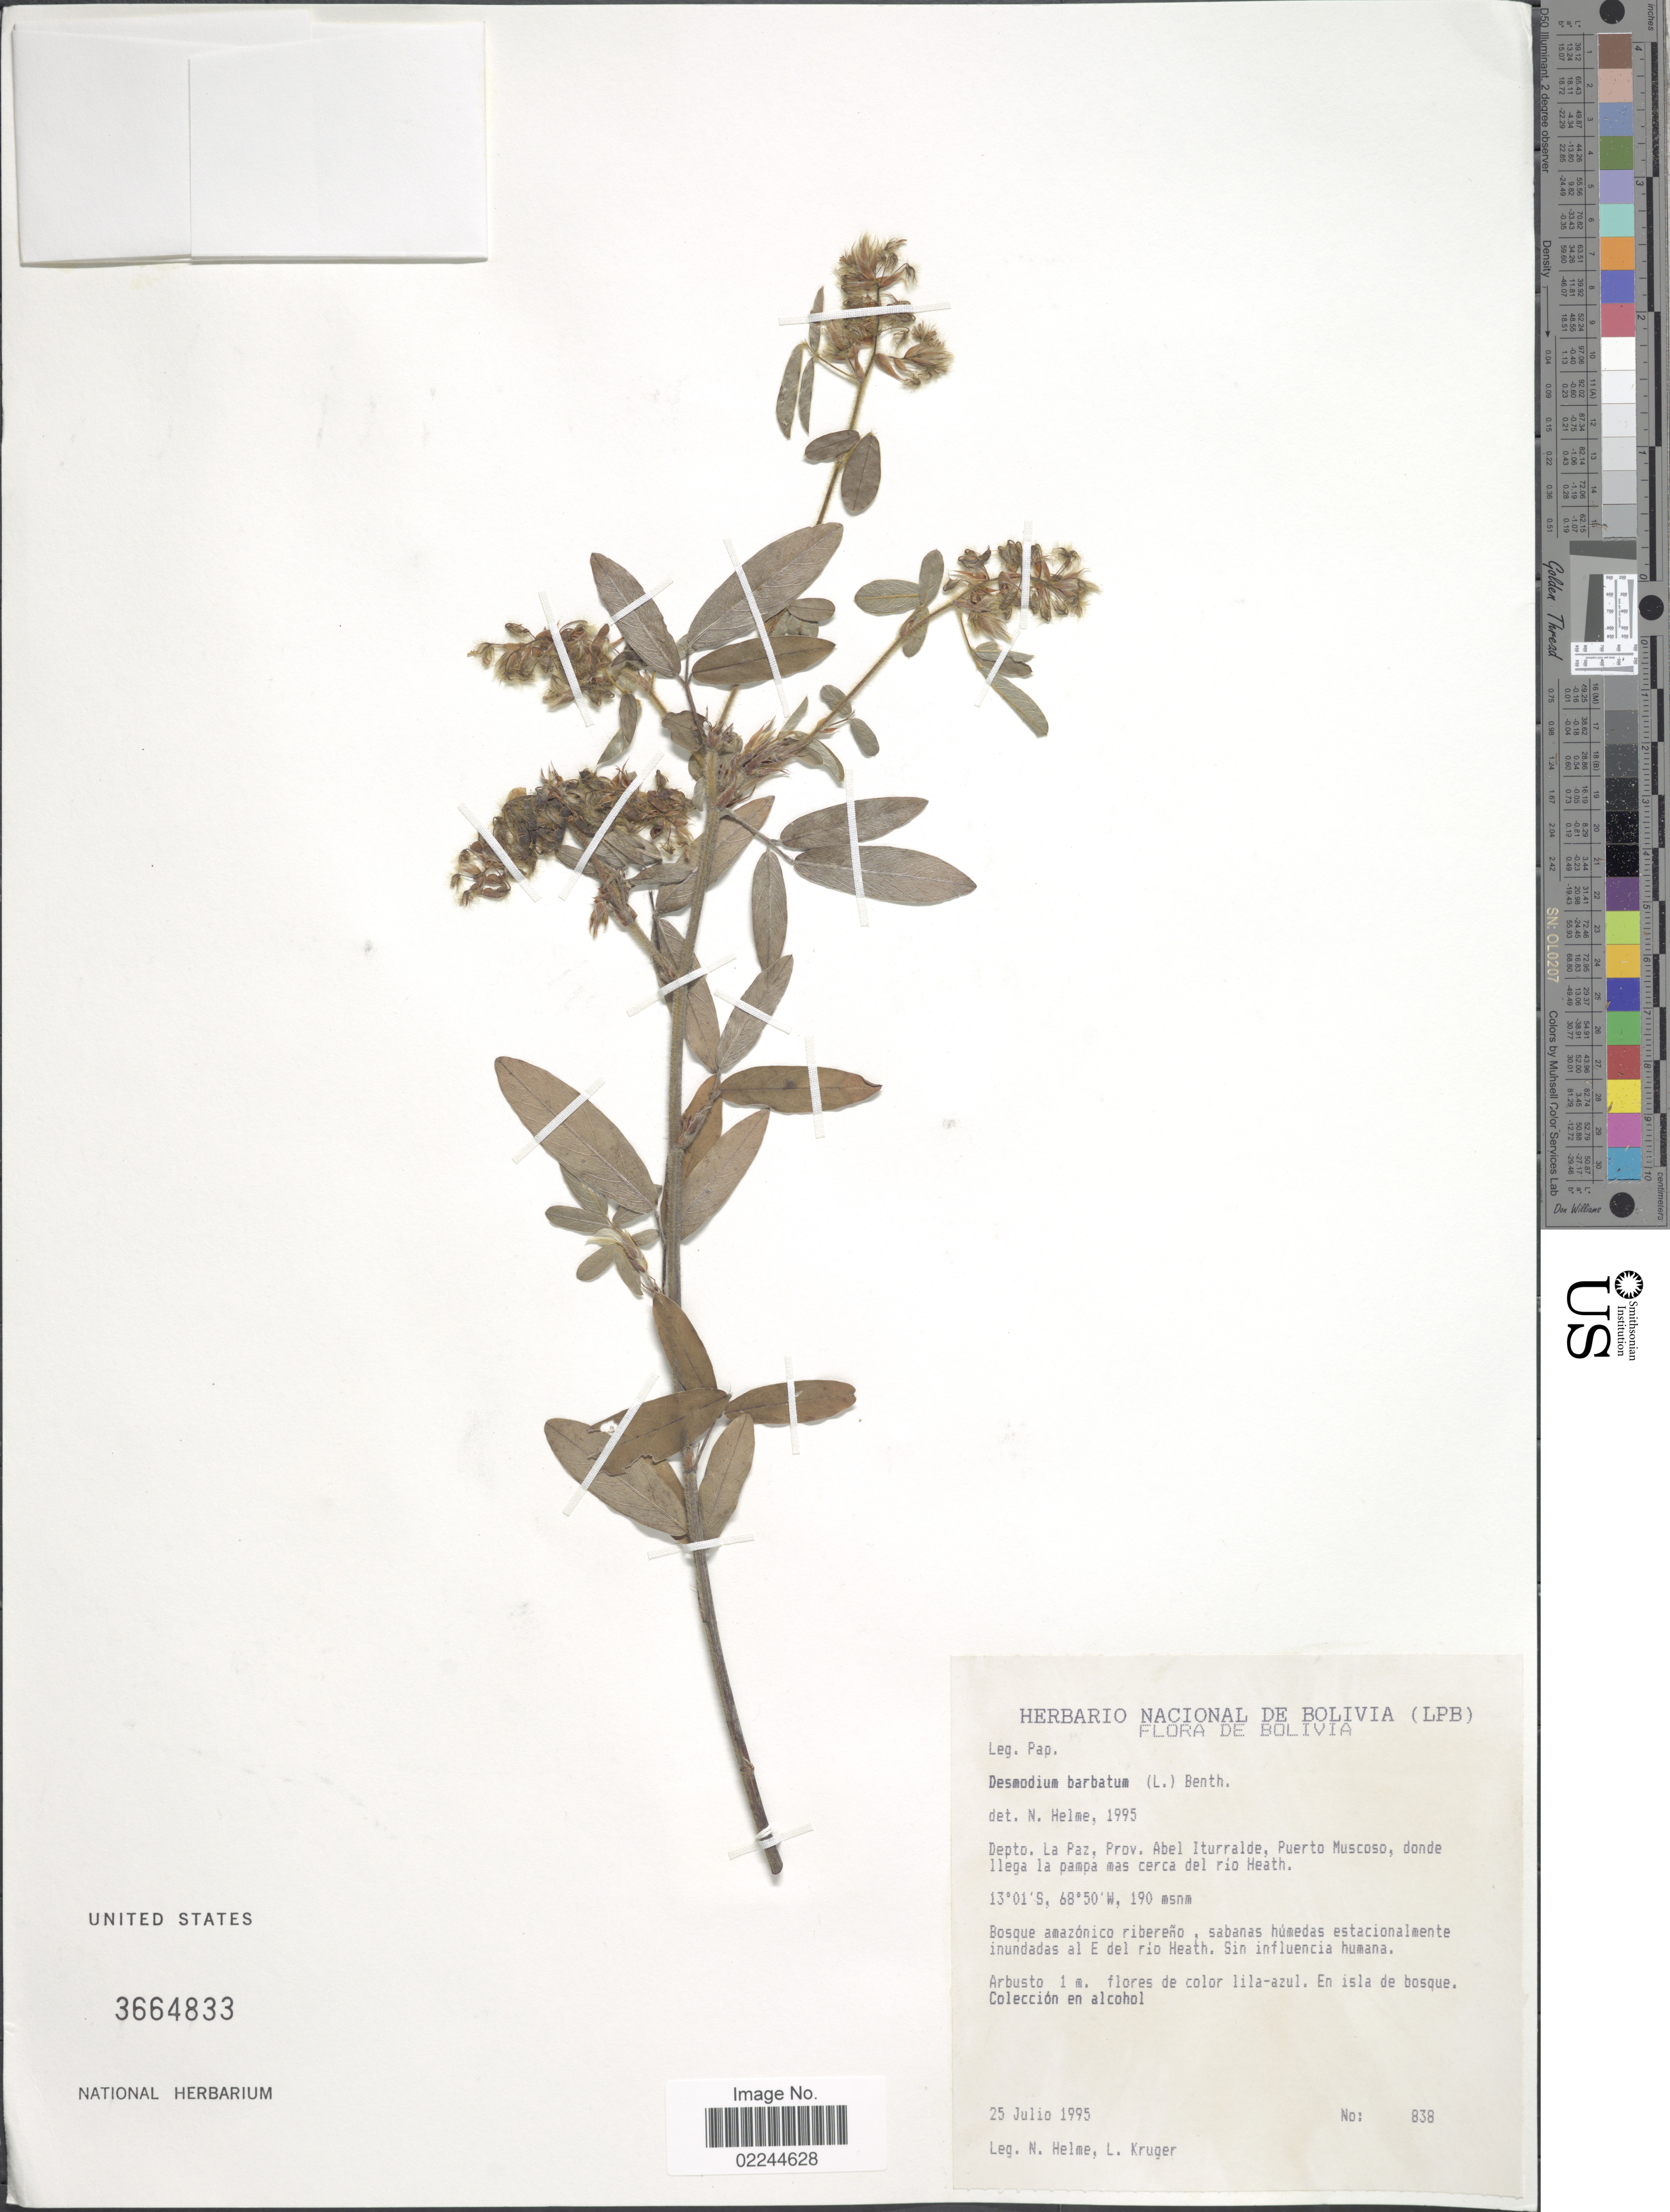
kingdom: Plantae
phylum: Tracheophyta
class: Magnoliopsida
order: Fabales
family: Fabaceae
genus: Grona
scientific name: Grona barbata var. barbata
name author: (L.) H. Ohashi & K. Ohashi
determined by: Strong, Mark T., (BOT), Smithsonian Institution - National Museum of Natural History (UNITED STATES)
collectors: N. Helme & L. Kruger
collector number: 838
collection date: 1995-07-25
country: Bolivia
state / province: La Paz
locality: Prov. Abel Iturralde, Ouerto Muscoso, donde llega la pampa mas cerca del rio Heath. Bosque amazonico ribereno. sabanas humedas estacionalmente inundades al E del rio Heath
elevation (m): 190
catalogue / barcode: US 3664833